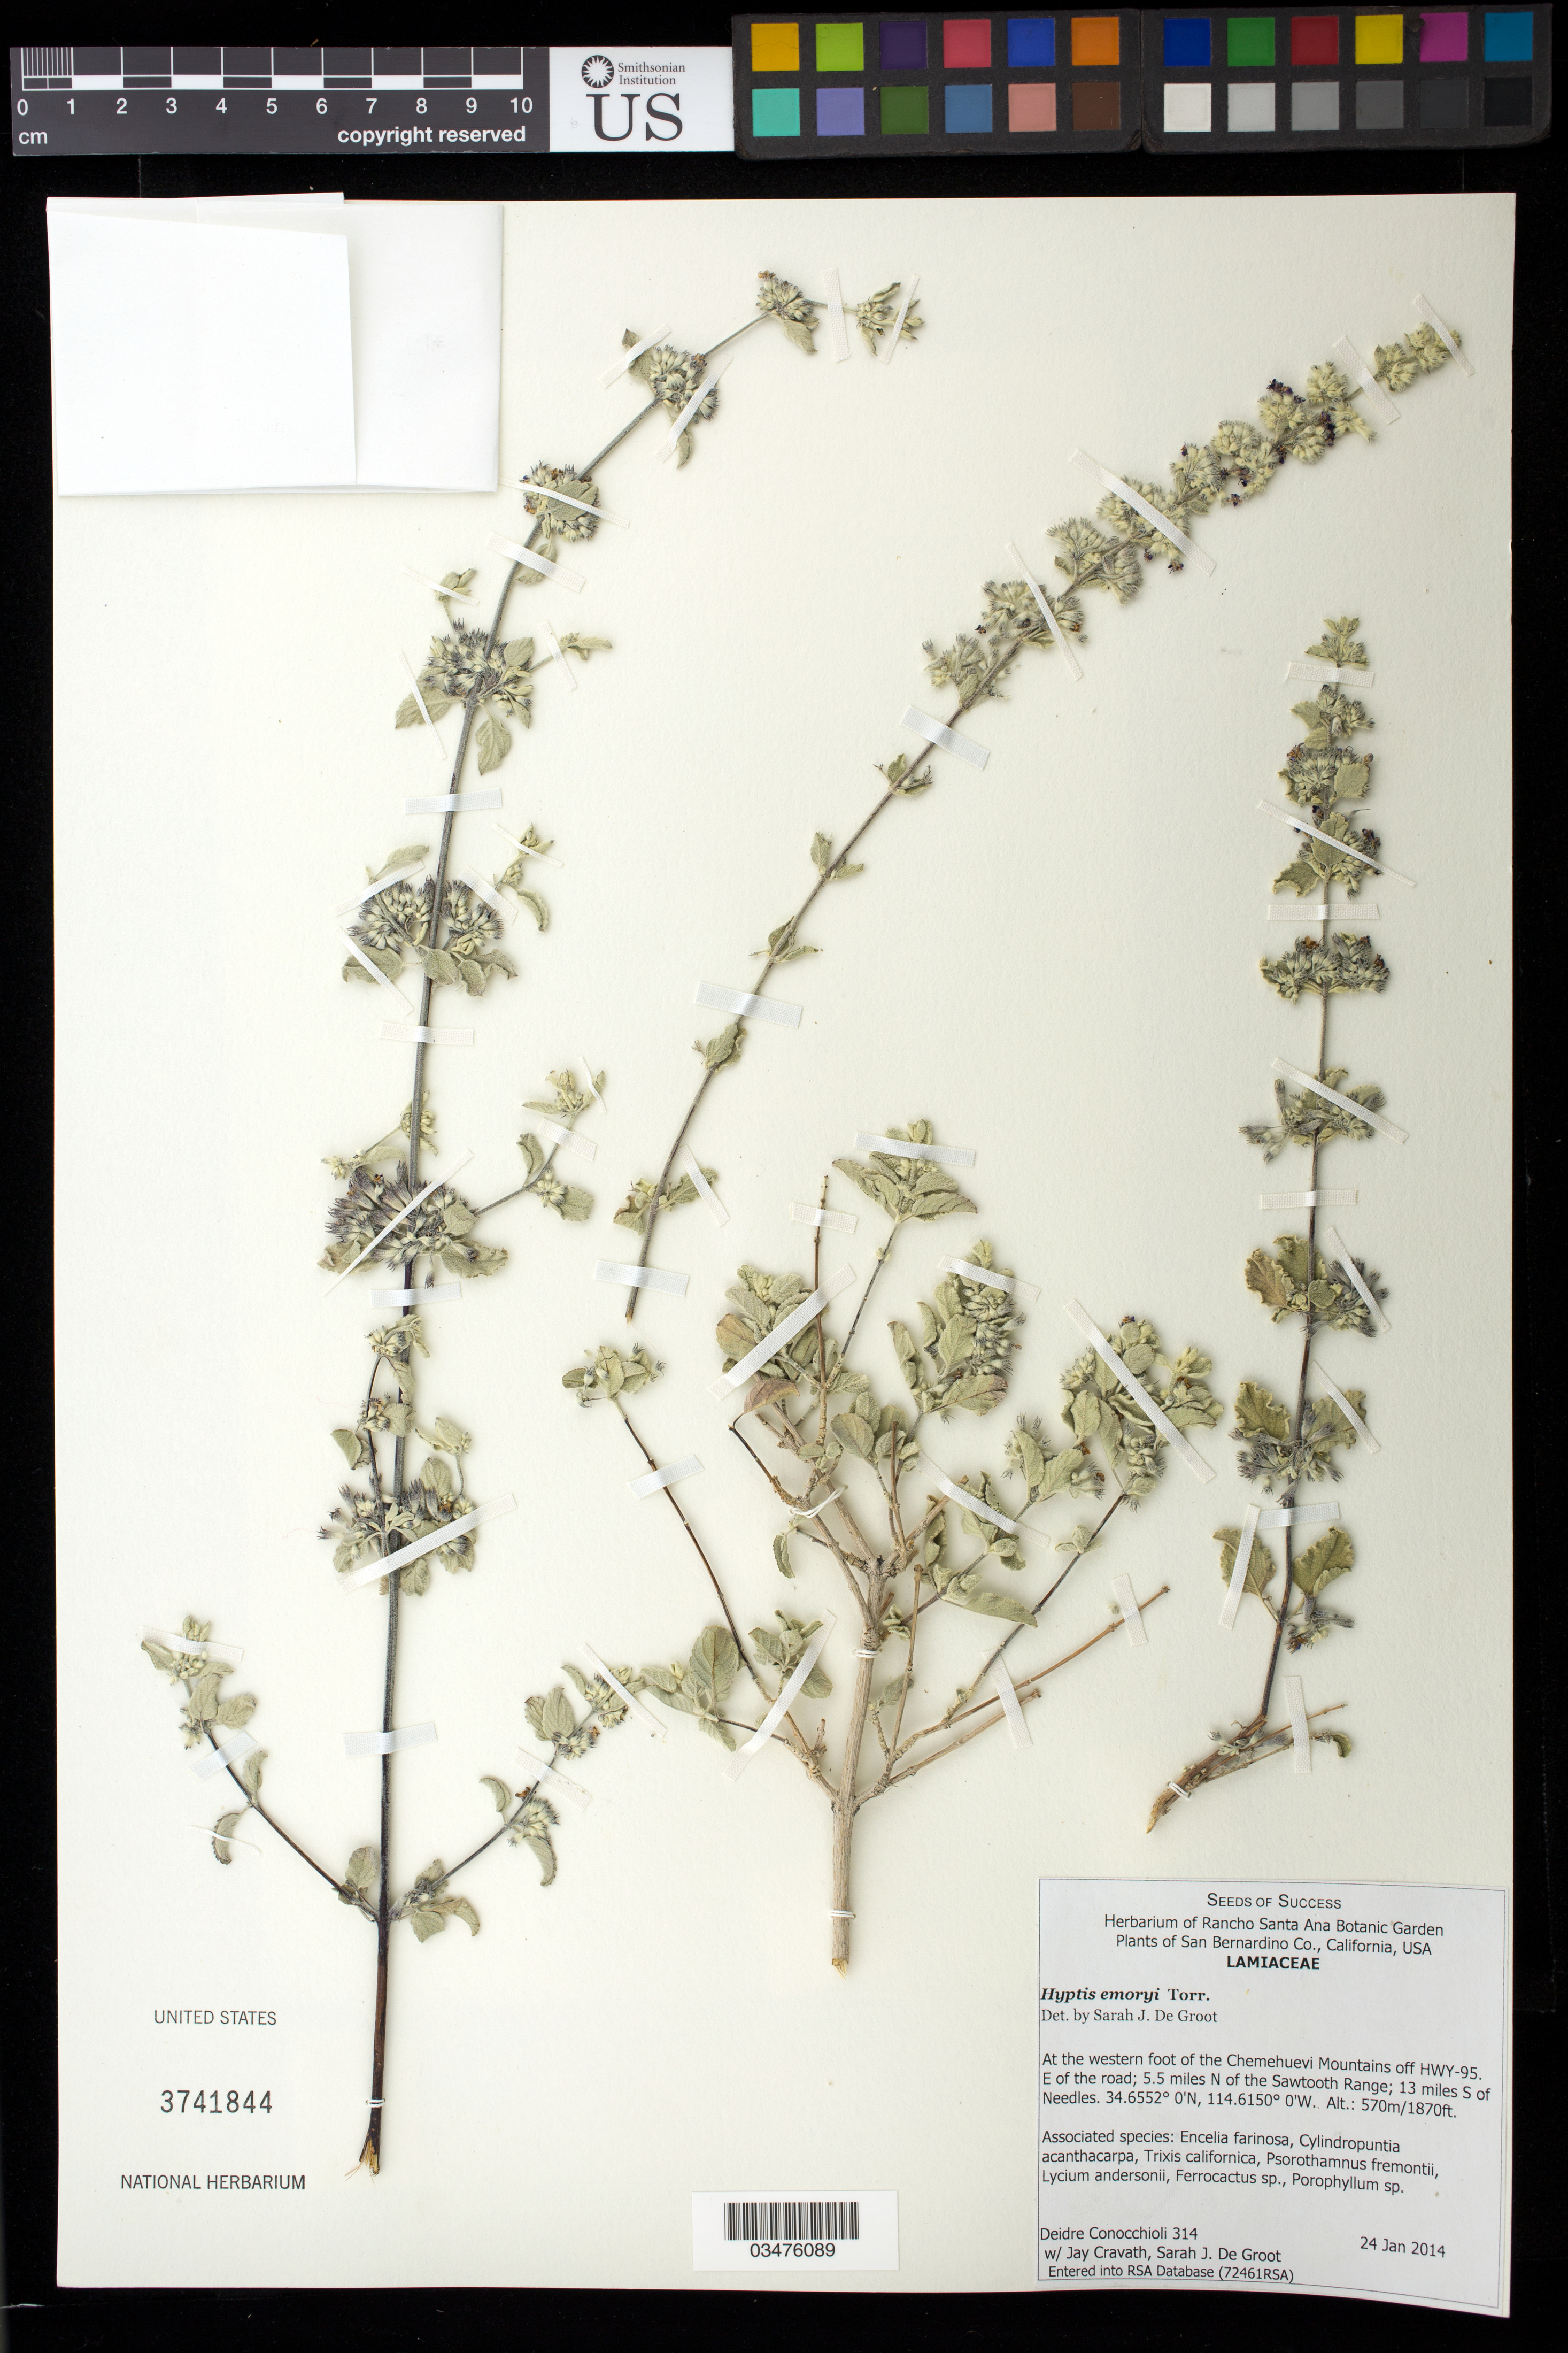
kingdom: Plantae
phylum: Tracheophyta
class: Magnoliopsida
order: Lamiales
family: Lamiaceae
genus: Hyptis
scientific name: Hyptis emoryi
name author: Torr. in Ives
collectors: D. Conocchioli, J. Cravath & S. De Groot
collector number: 314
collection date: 2014-01-24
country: United States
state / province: California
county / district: San Bernardino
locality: Western foot of the Chemehuevi Mts off Hwy-95, 5.5 mi. N of the Sawtooth Range, 13 mi. S of Needles.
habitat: With Encelia farinosa, Trixis californica, Porophyllum sp., ect.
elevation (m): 570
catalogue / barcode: US 3741844